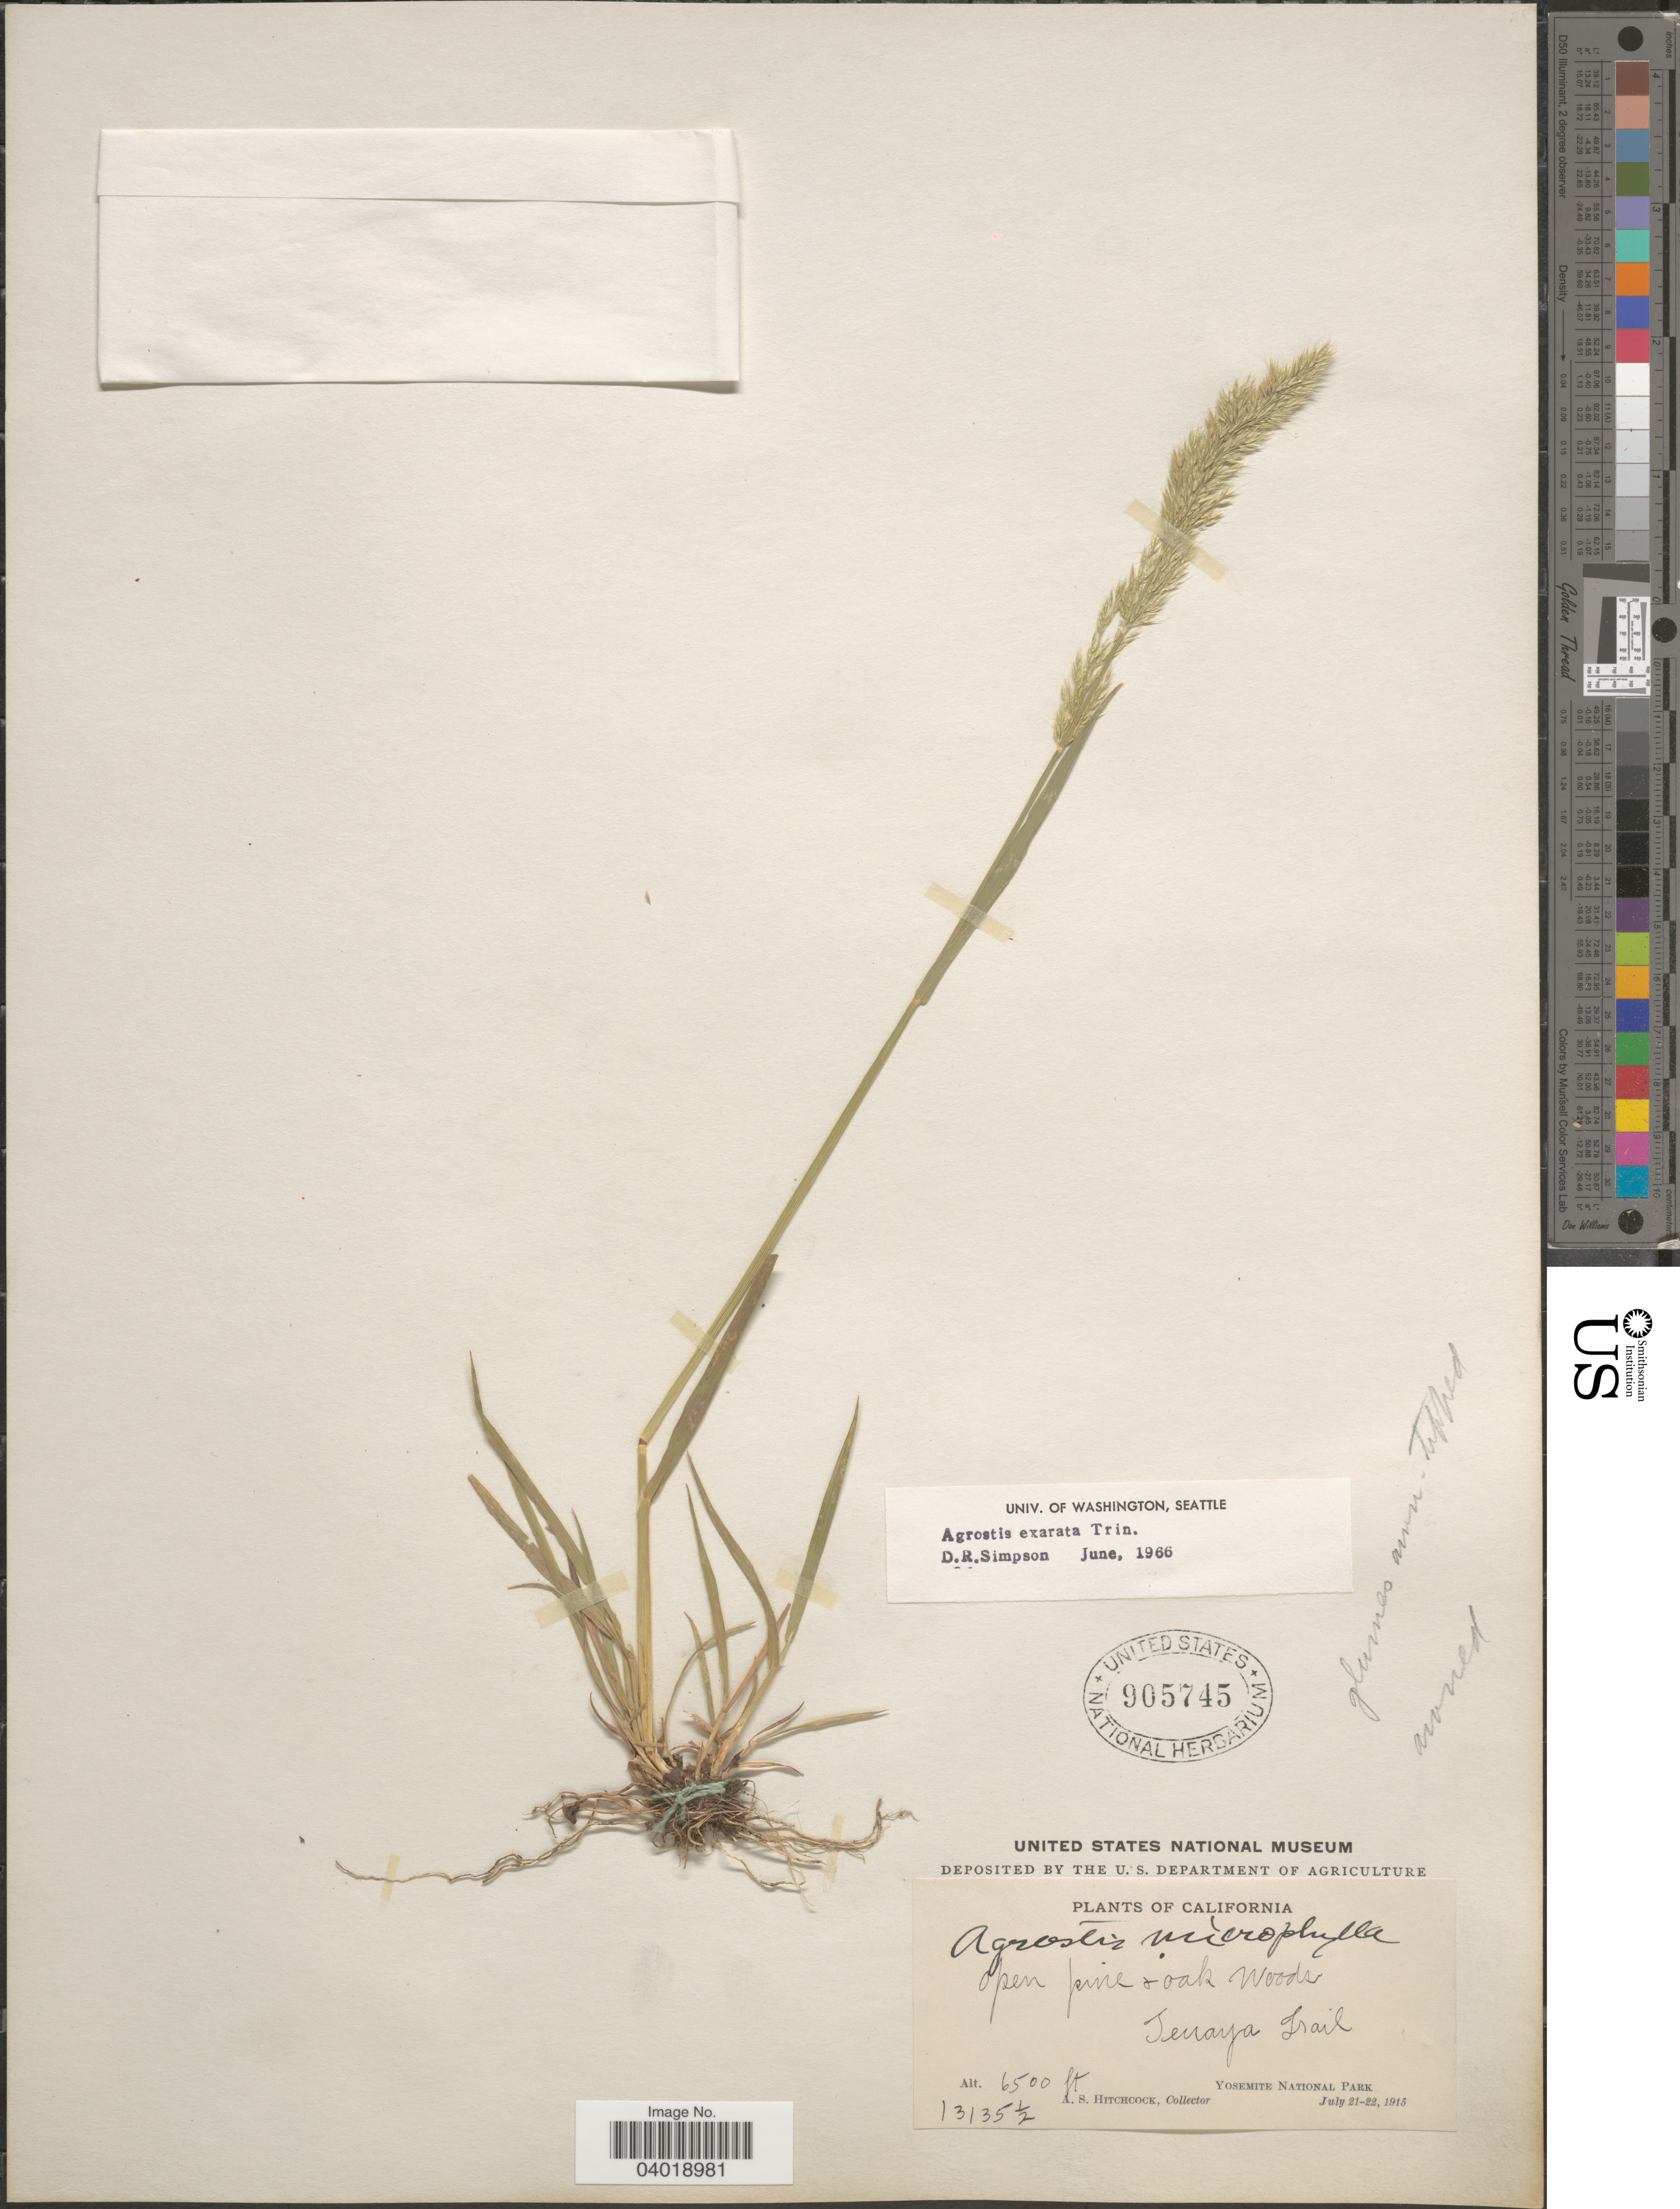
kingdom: Plantae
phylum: Tracheophyta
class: Liliopsida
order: Poales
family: Poaceae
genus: Agrostis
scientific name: Agrostis exarata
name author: Trin.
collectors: A. S. Hitchcock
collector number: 13135½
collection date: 1915-07-21/1915-07-22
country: United States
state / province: California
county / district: Mariposa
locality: Tenaya Trail. Yosemite National Park.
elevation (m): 1981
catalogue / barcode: US 905745